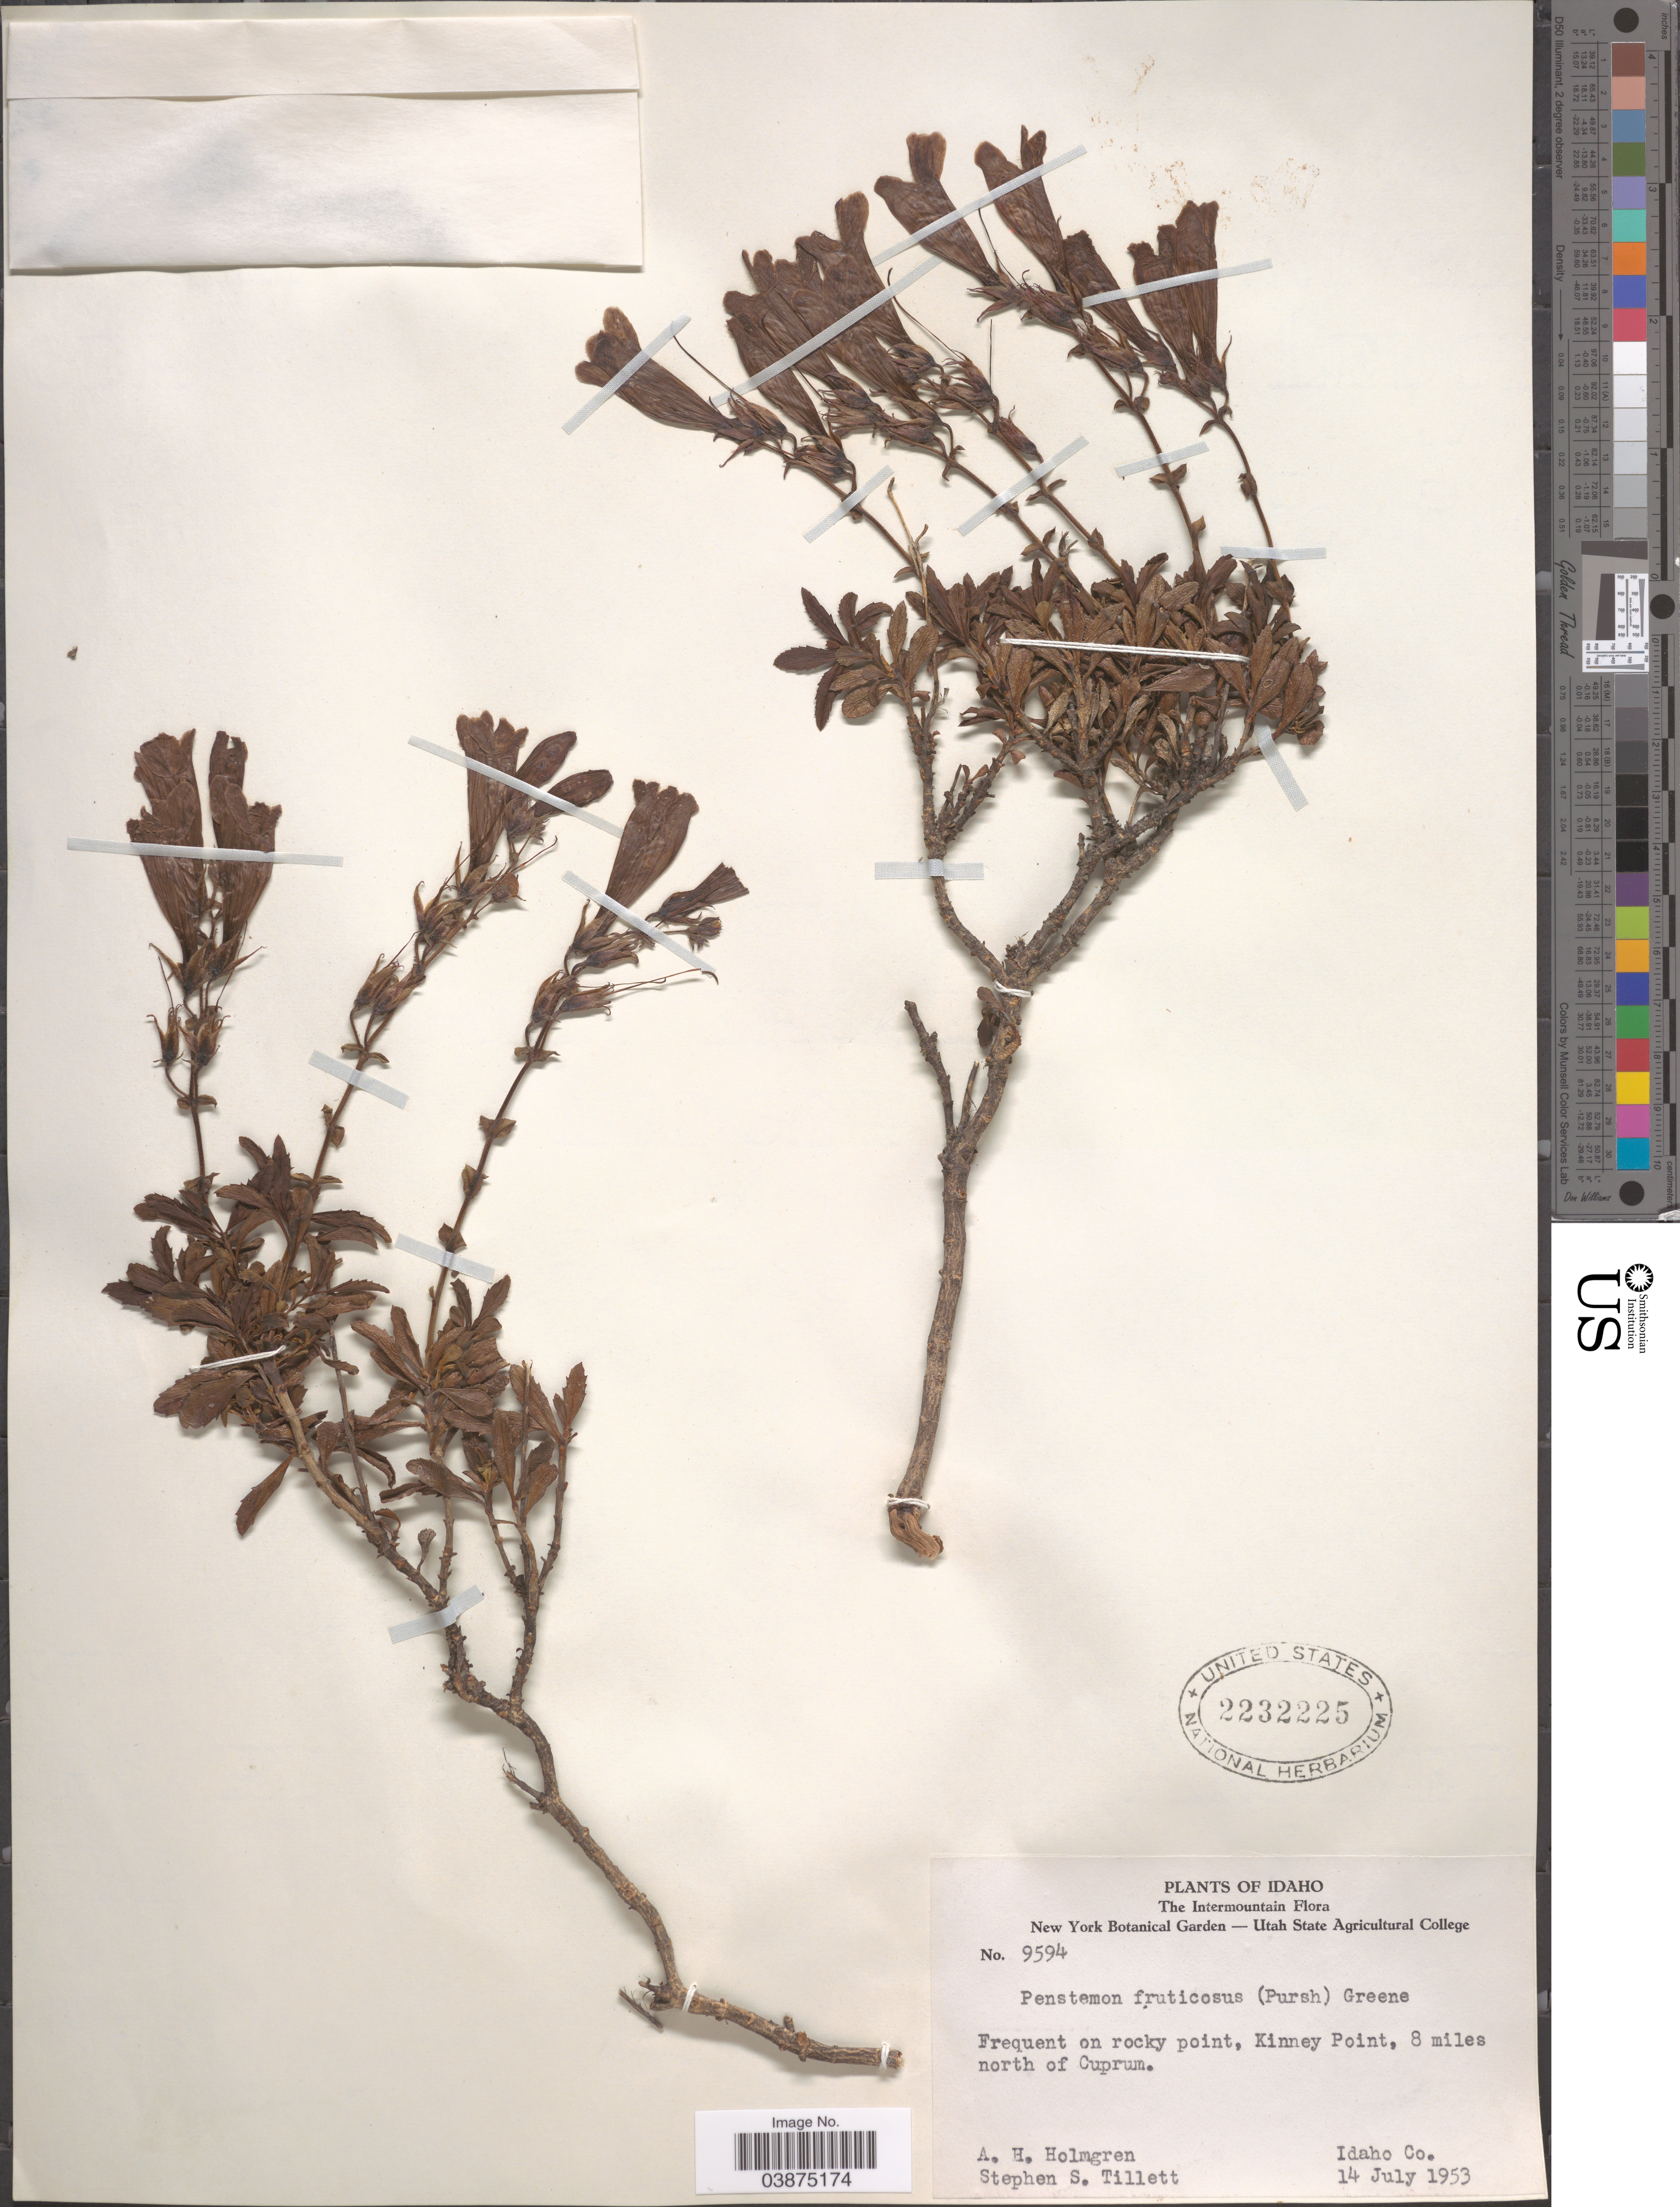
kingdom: Plantae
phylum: Tracheophyta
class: Magnoliopsida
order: Lamiales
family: Plantaginaceae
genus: Penstemon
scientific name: Penstemon fruticosus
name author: (Pursh) Greene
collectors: A. H. Holmgren & S. S. Tillett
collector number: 9594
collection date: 1953-07-14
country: United States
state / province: Idaho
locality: The Intermountain. Kinney Point, 8 miles north of Cuprum. Idaho Co.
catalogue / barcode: US 2232225